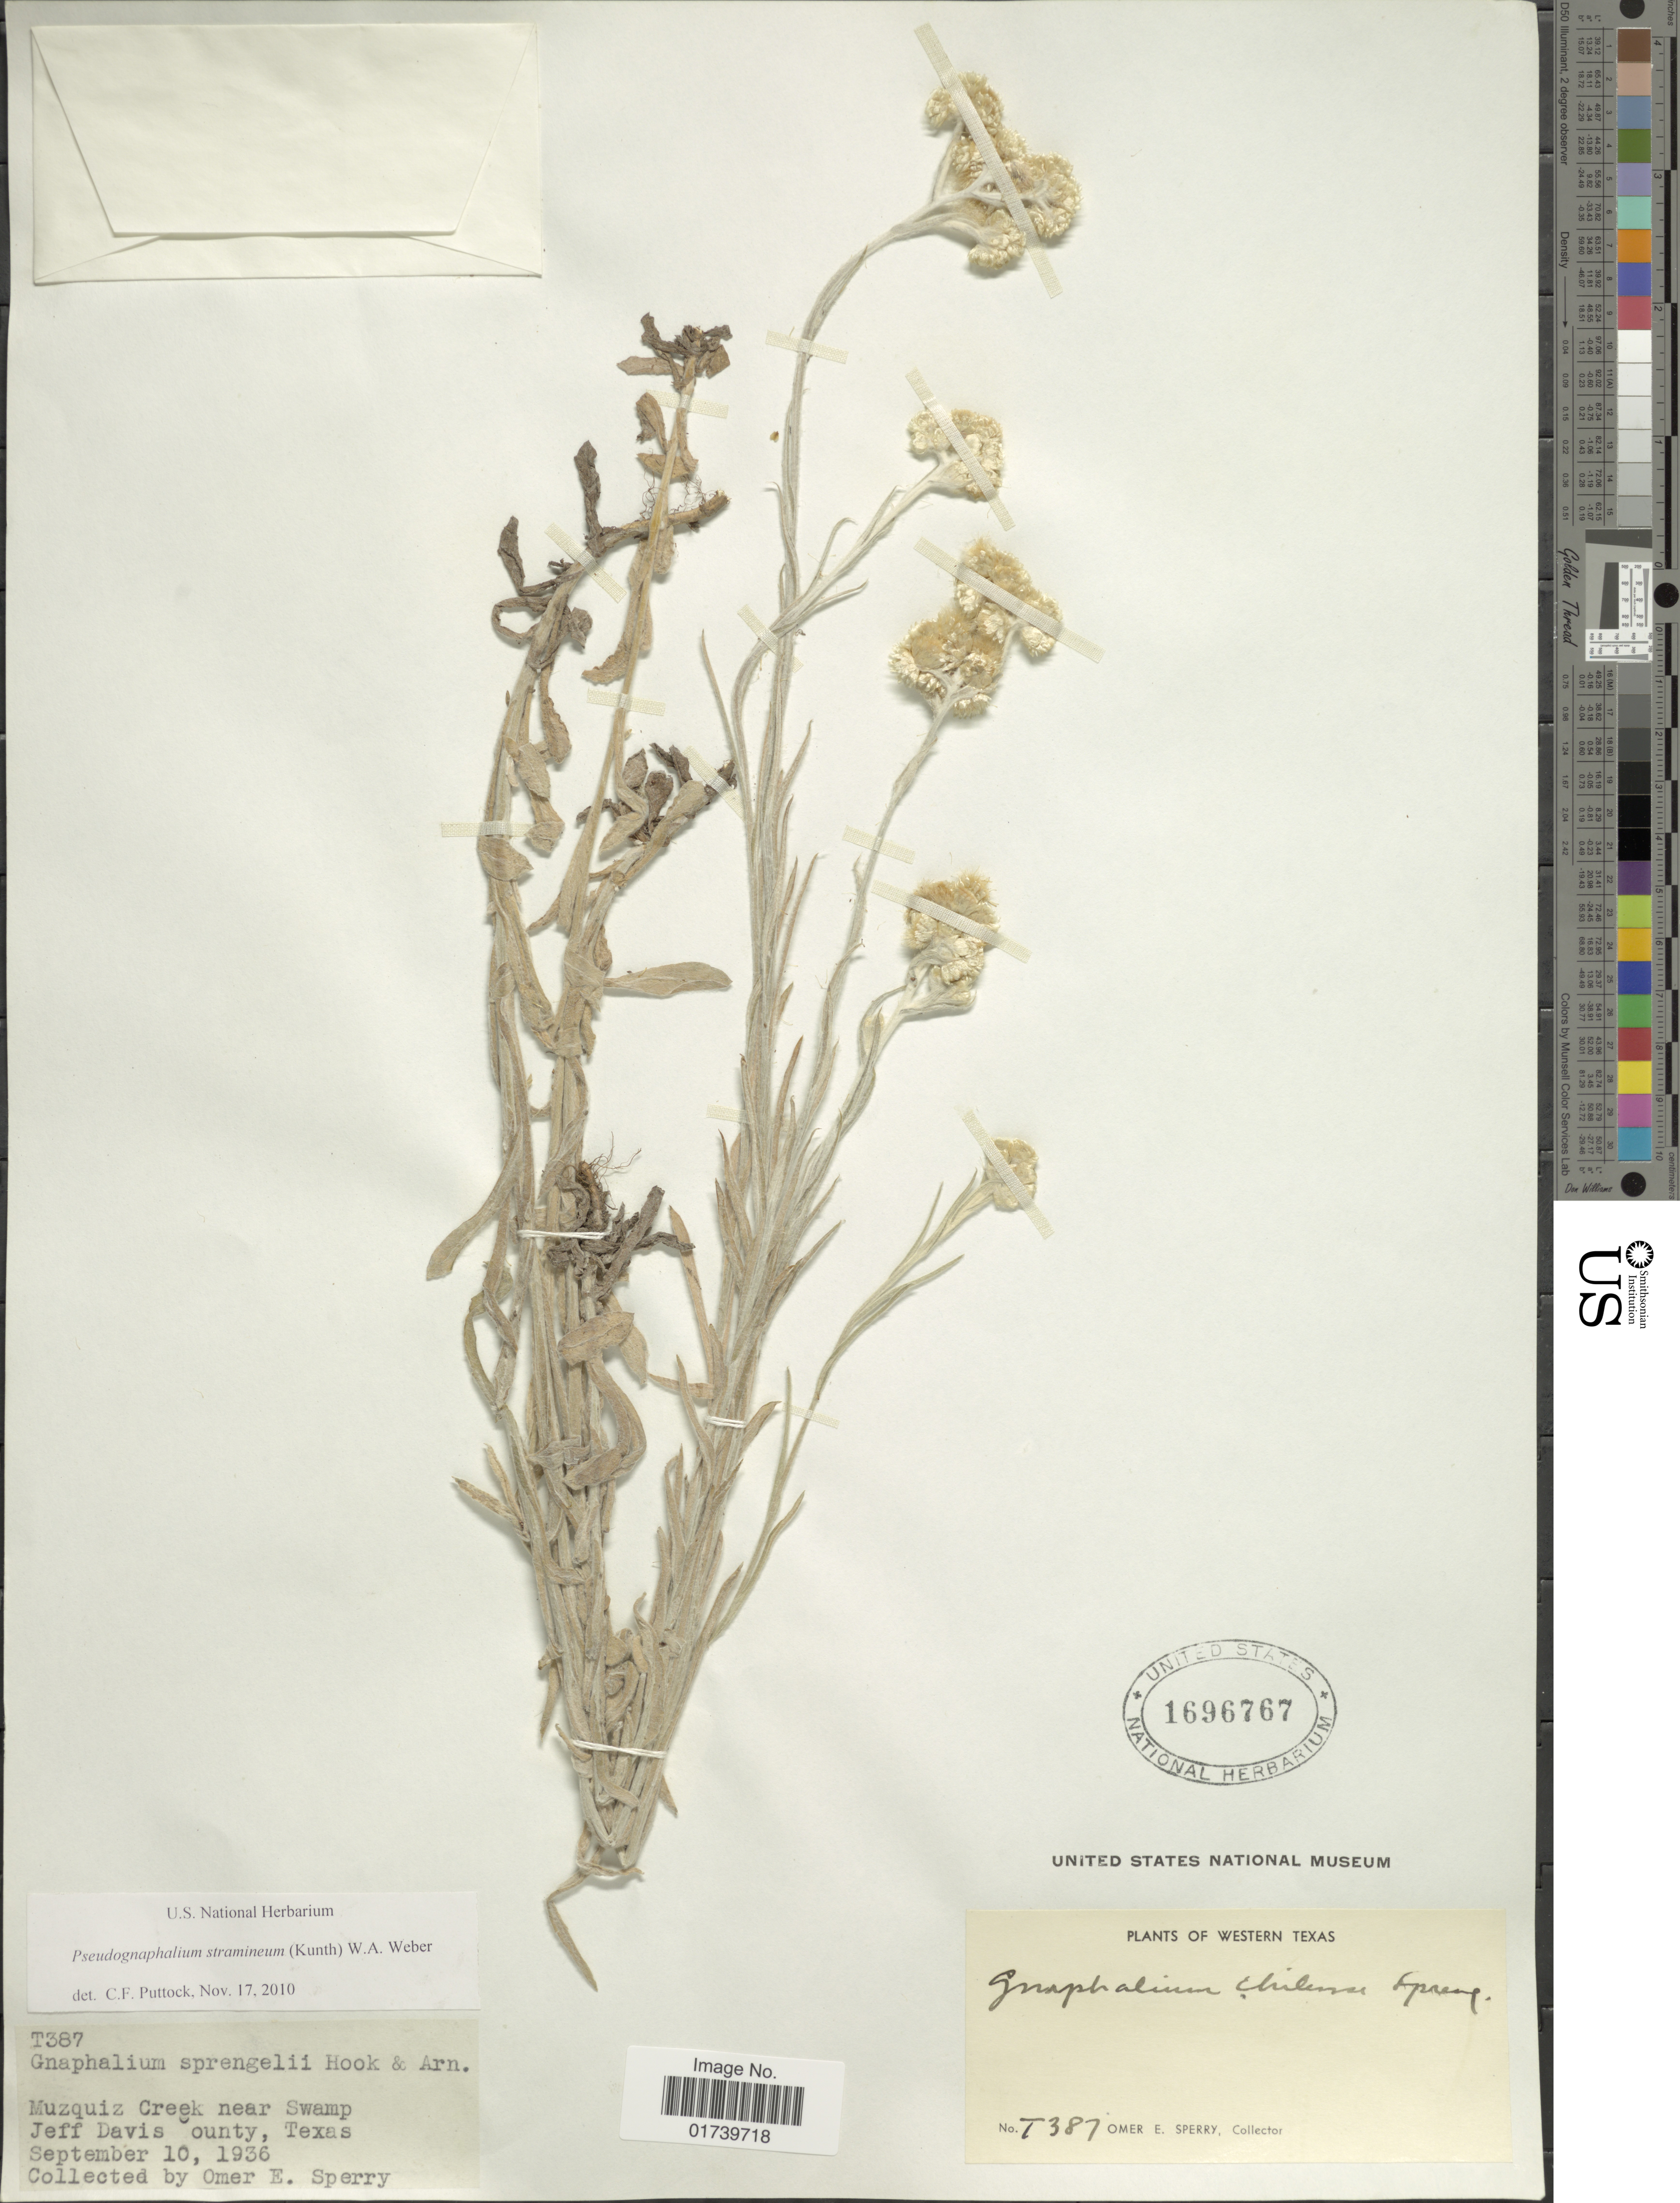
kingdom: Plantae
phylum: Tracheophyta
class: Magnoliopsida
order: Asterales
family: Asteraceae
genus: Pseudognaphalium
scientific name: Pseudognaphalium stramineum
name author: (Kunth) Anderb.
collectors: O. E. Sperry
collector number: T387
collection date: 1936-09-10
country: United States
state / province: Texas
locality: Western Texas. Muzquiz Creek near Swamp. Jeff davis County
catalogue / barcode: US 1696767